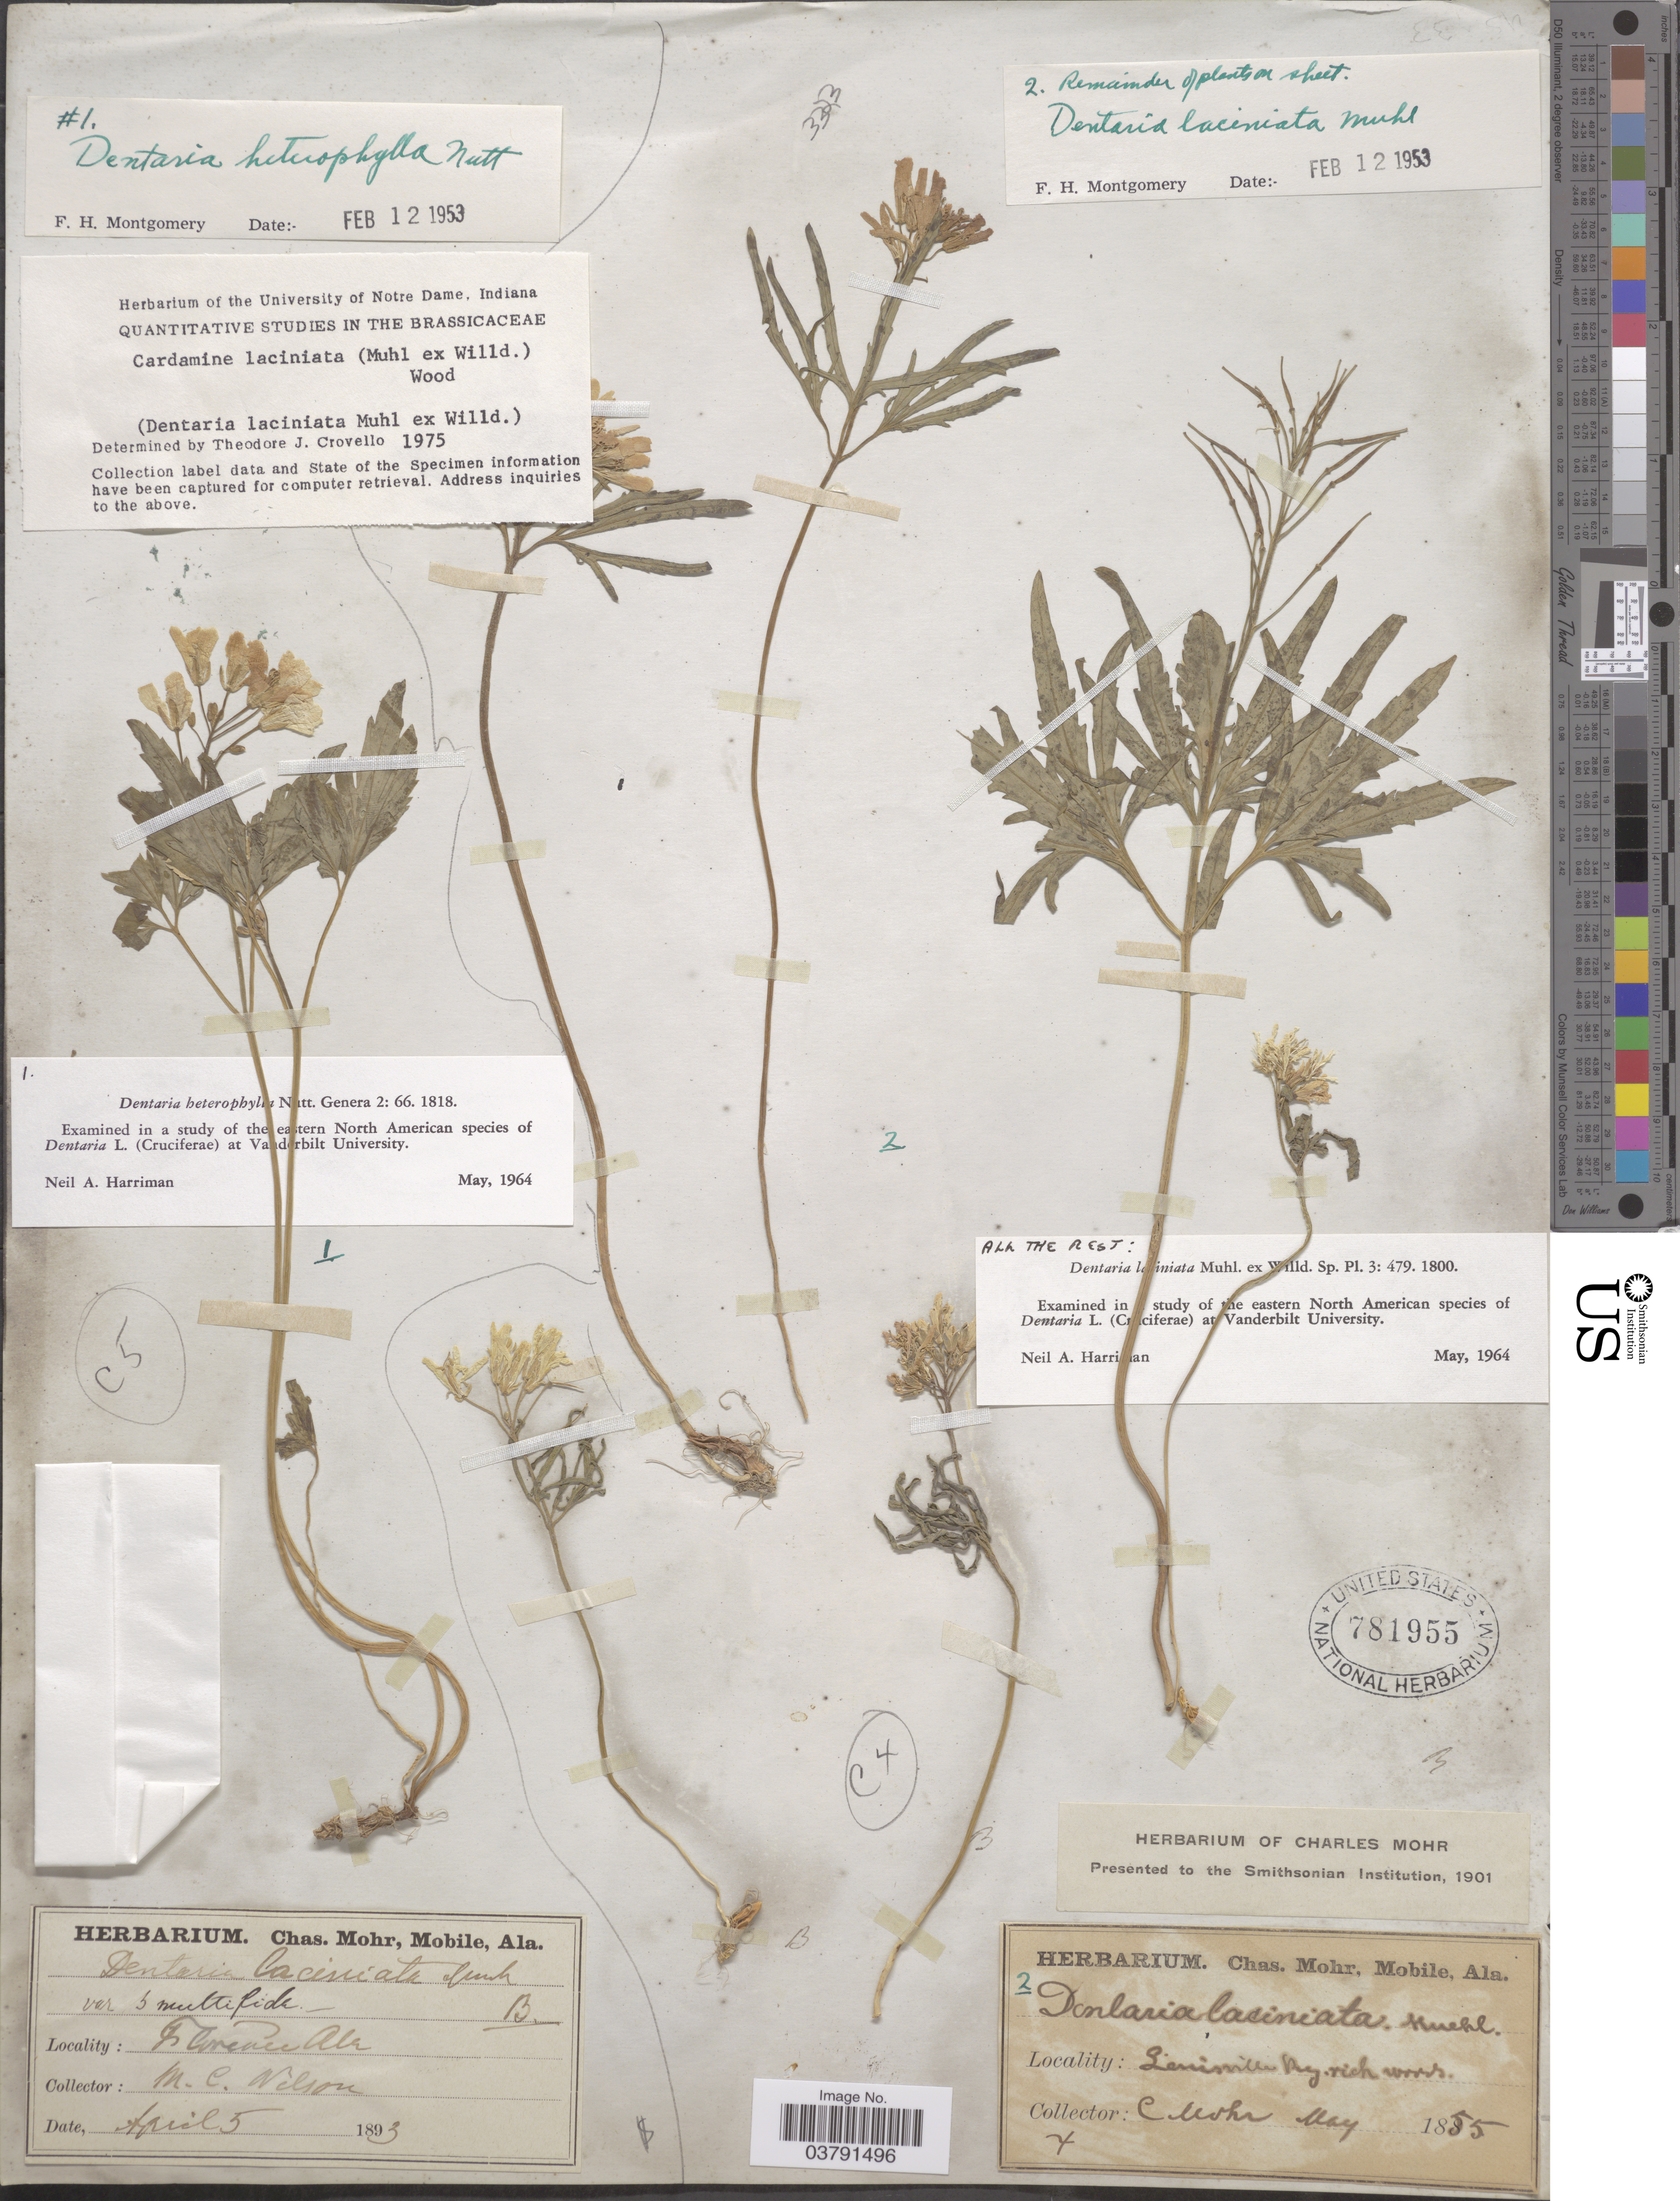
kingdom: Plantae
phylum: Tracheophyta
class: Magnoliopsida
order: Brassicales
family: Brassicaceae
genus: Dentaria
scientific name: Dentaria laciniata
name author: Muhl.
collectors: Mohr, C. T. (herbarium)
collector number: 2?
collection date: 1855-05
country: United States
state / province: Kentucky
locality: Louisville.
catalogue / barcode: US 781955-2